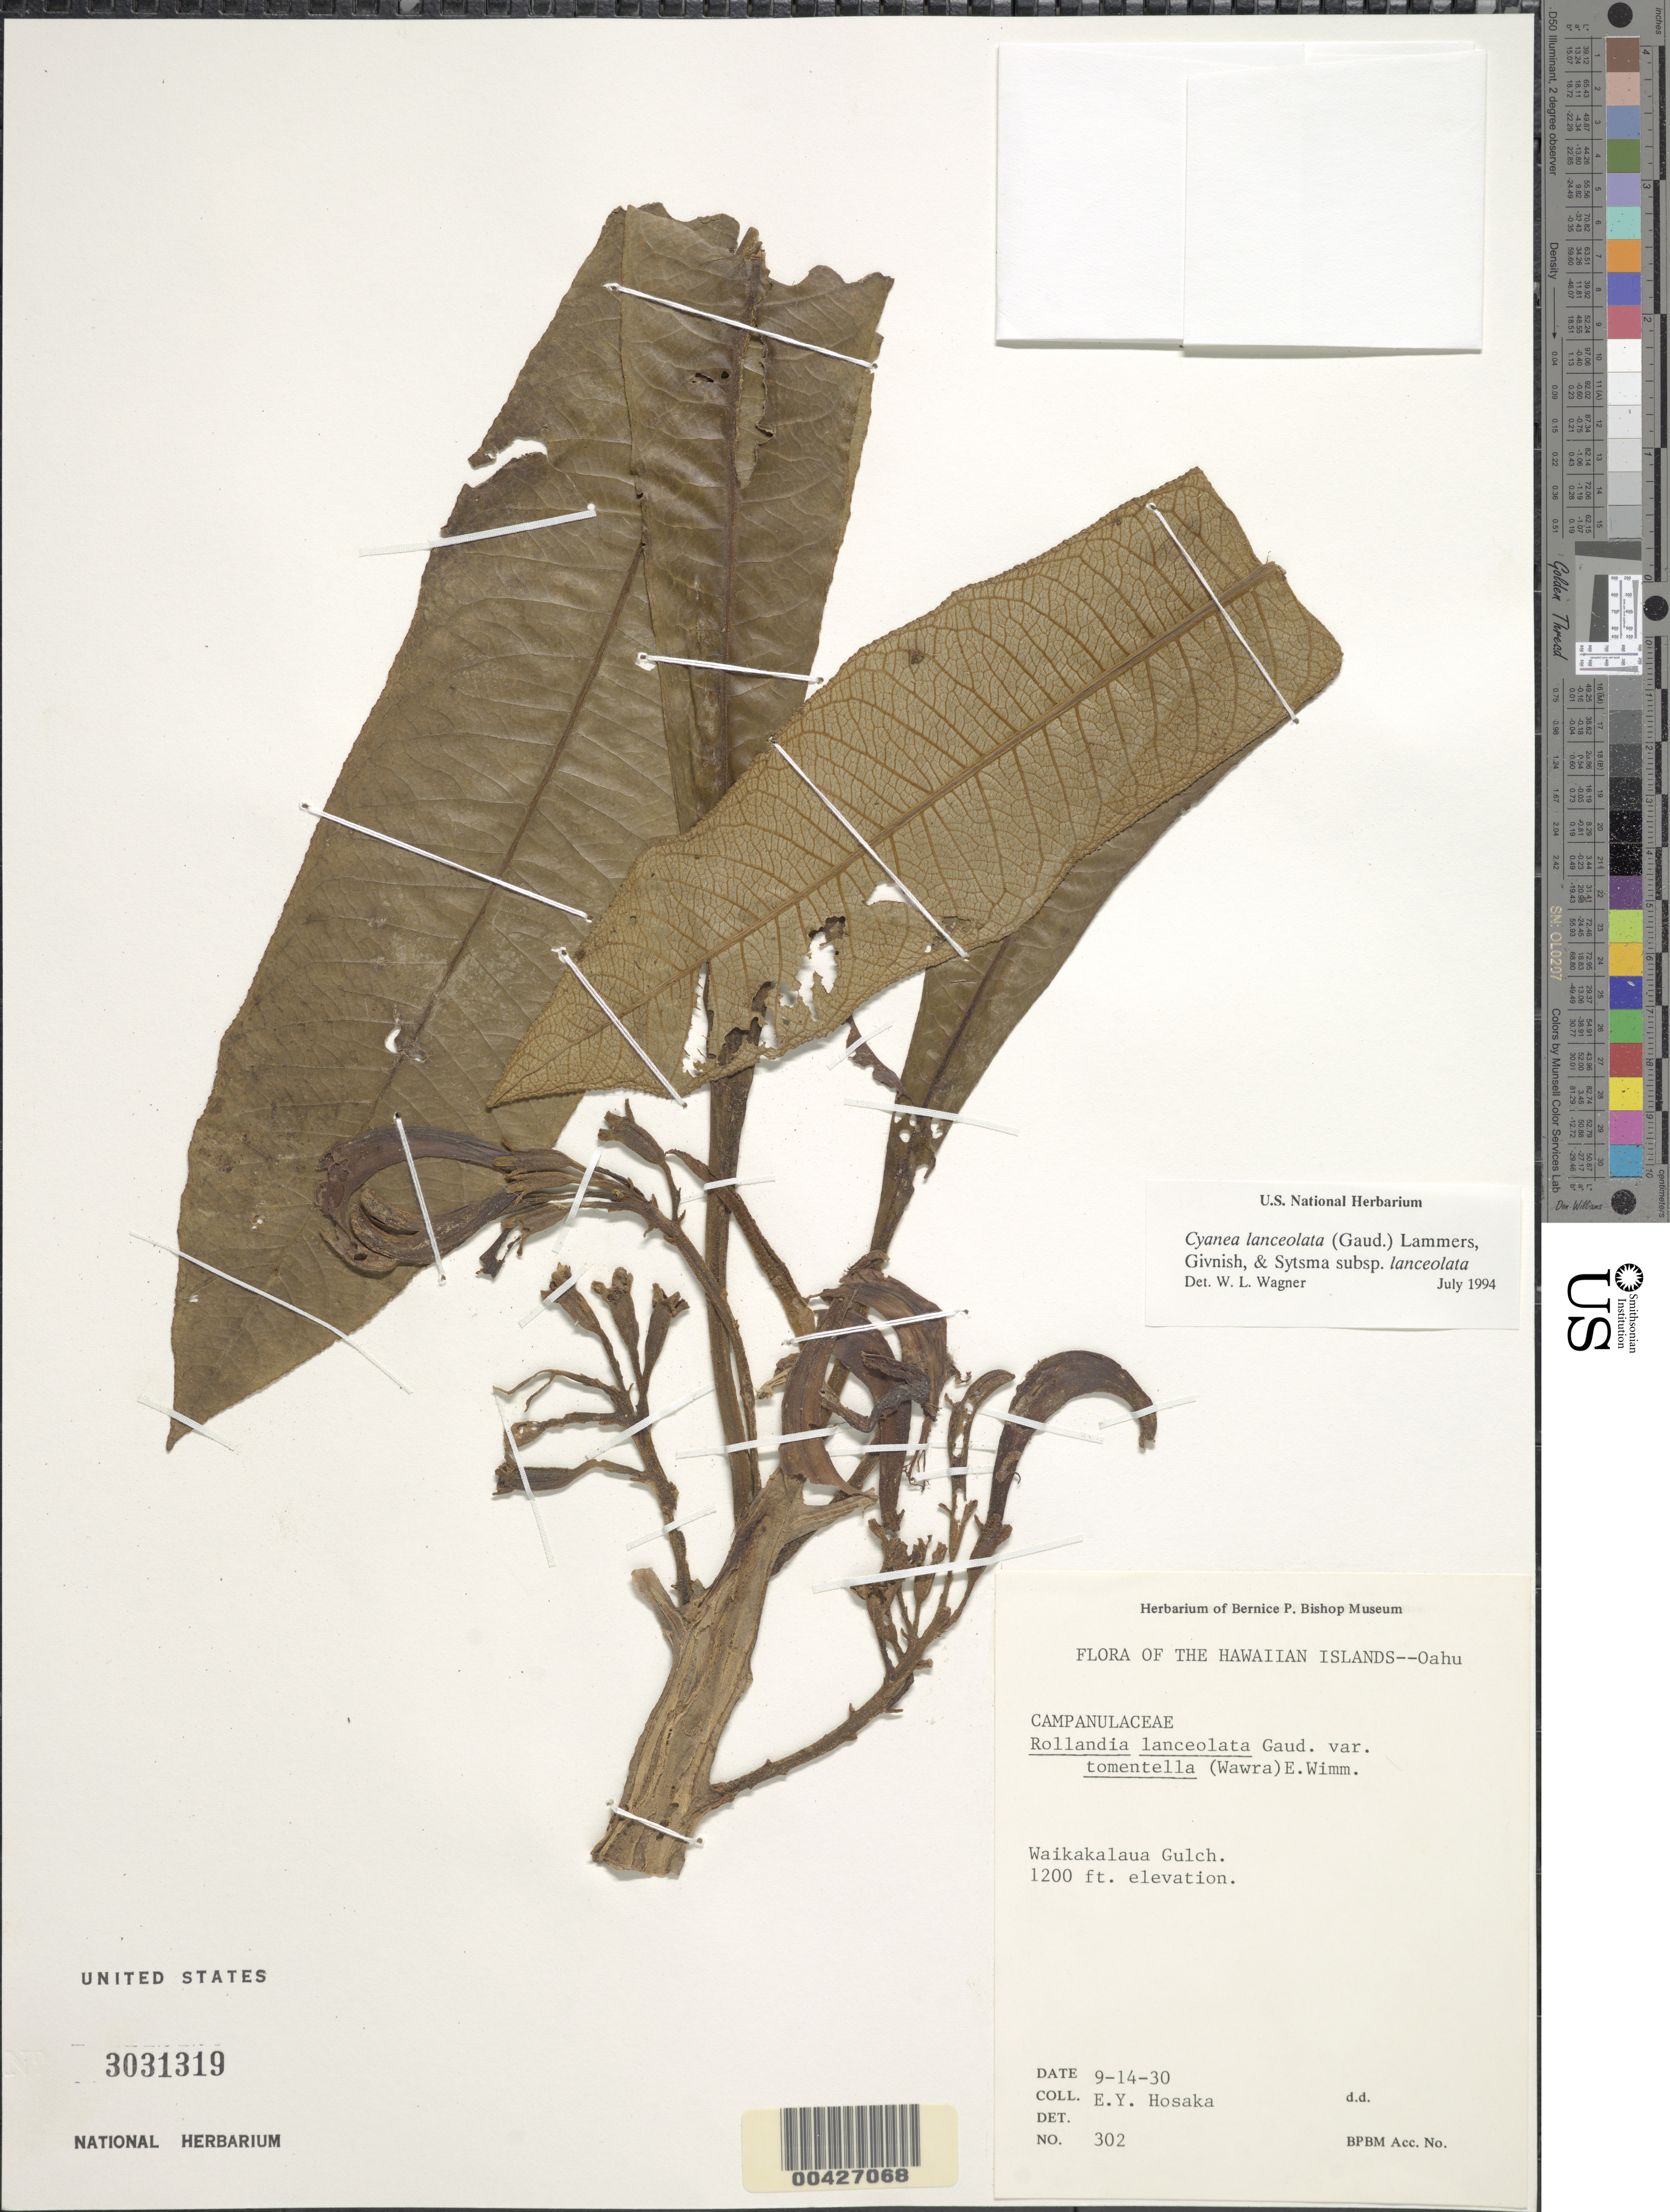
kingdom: Plantae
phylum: Tracheophyta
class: Magnoliopsida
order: Asterales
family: Campanulaceae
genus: Cyanea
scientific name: Cyanea lanceolata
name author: (Gaudich.) Lammers et al.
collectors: E. Y. Hosaka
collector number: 302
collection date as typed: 14 Sep 1930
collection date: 1930-09-14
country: United States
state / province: Hawaii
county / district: Honolulu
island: Oahu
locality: Waikakalaua Gulch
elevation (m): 366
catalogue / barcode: US 3031319